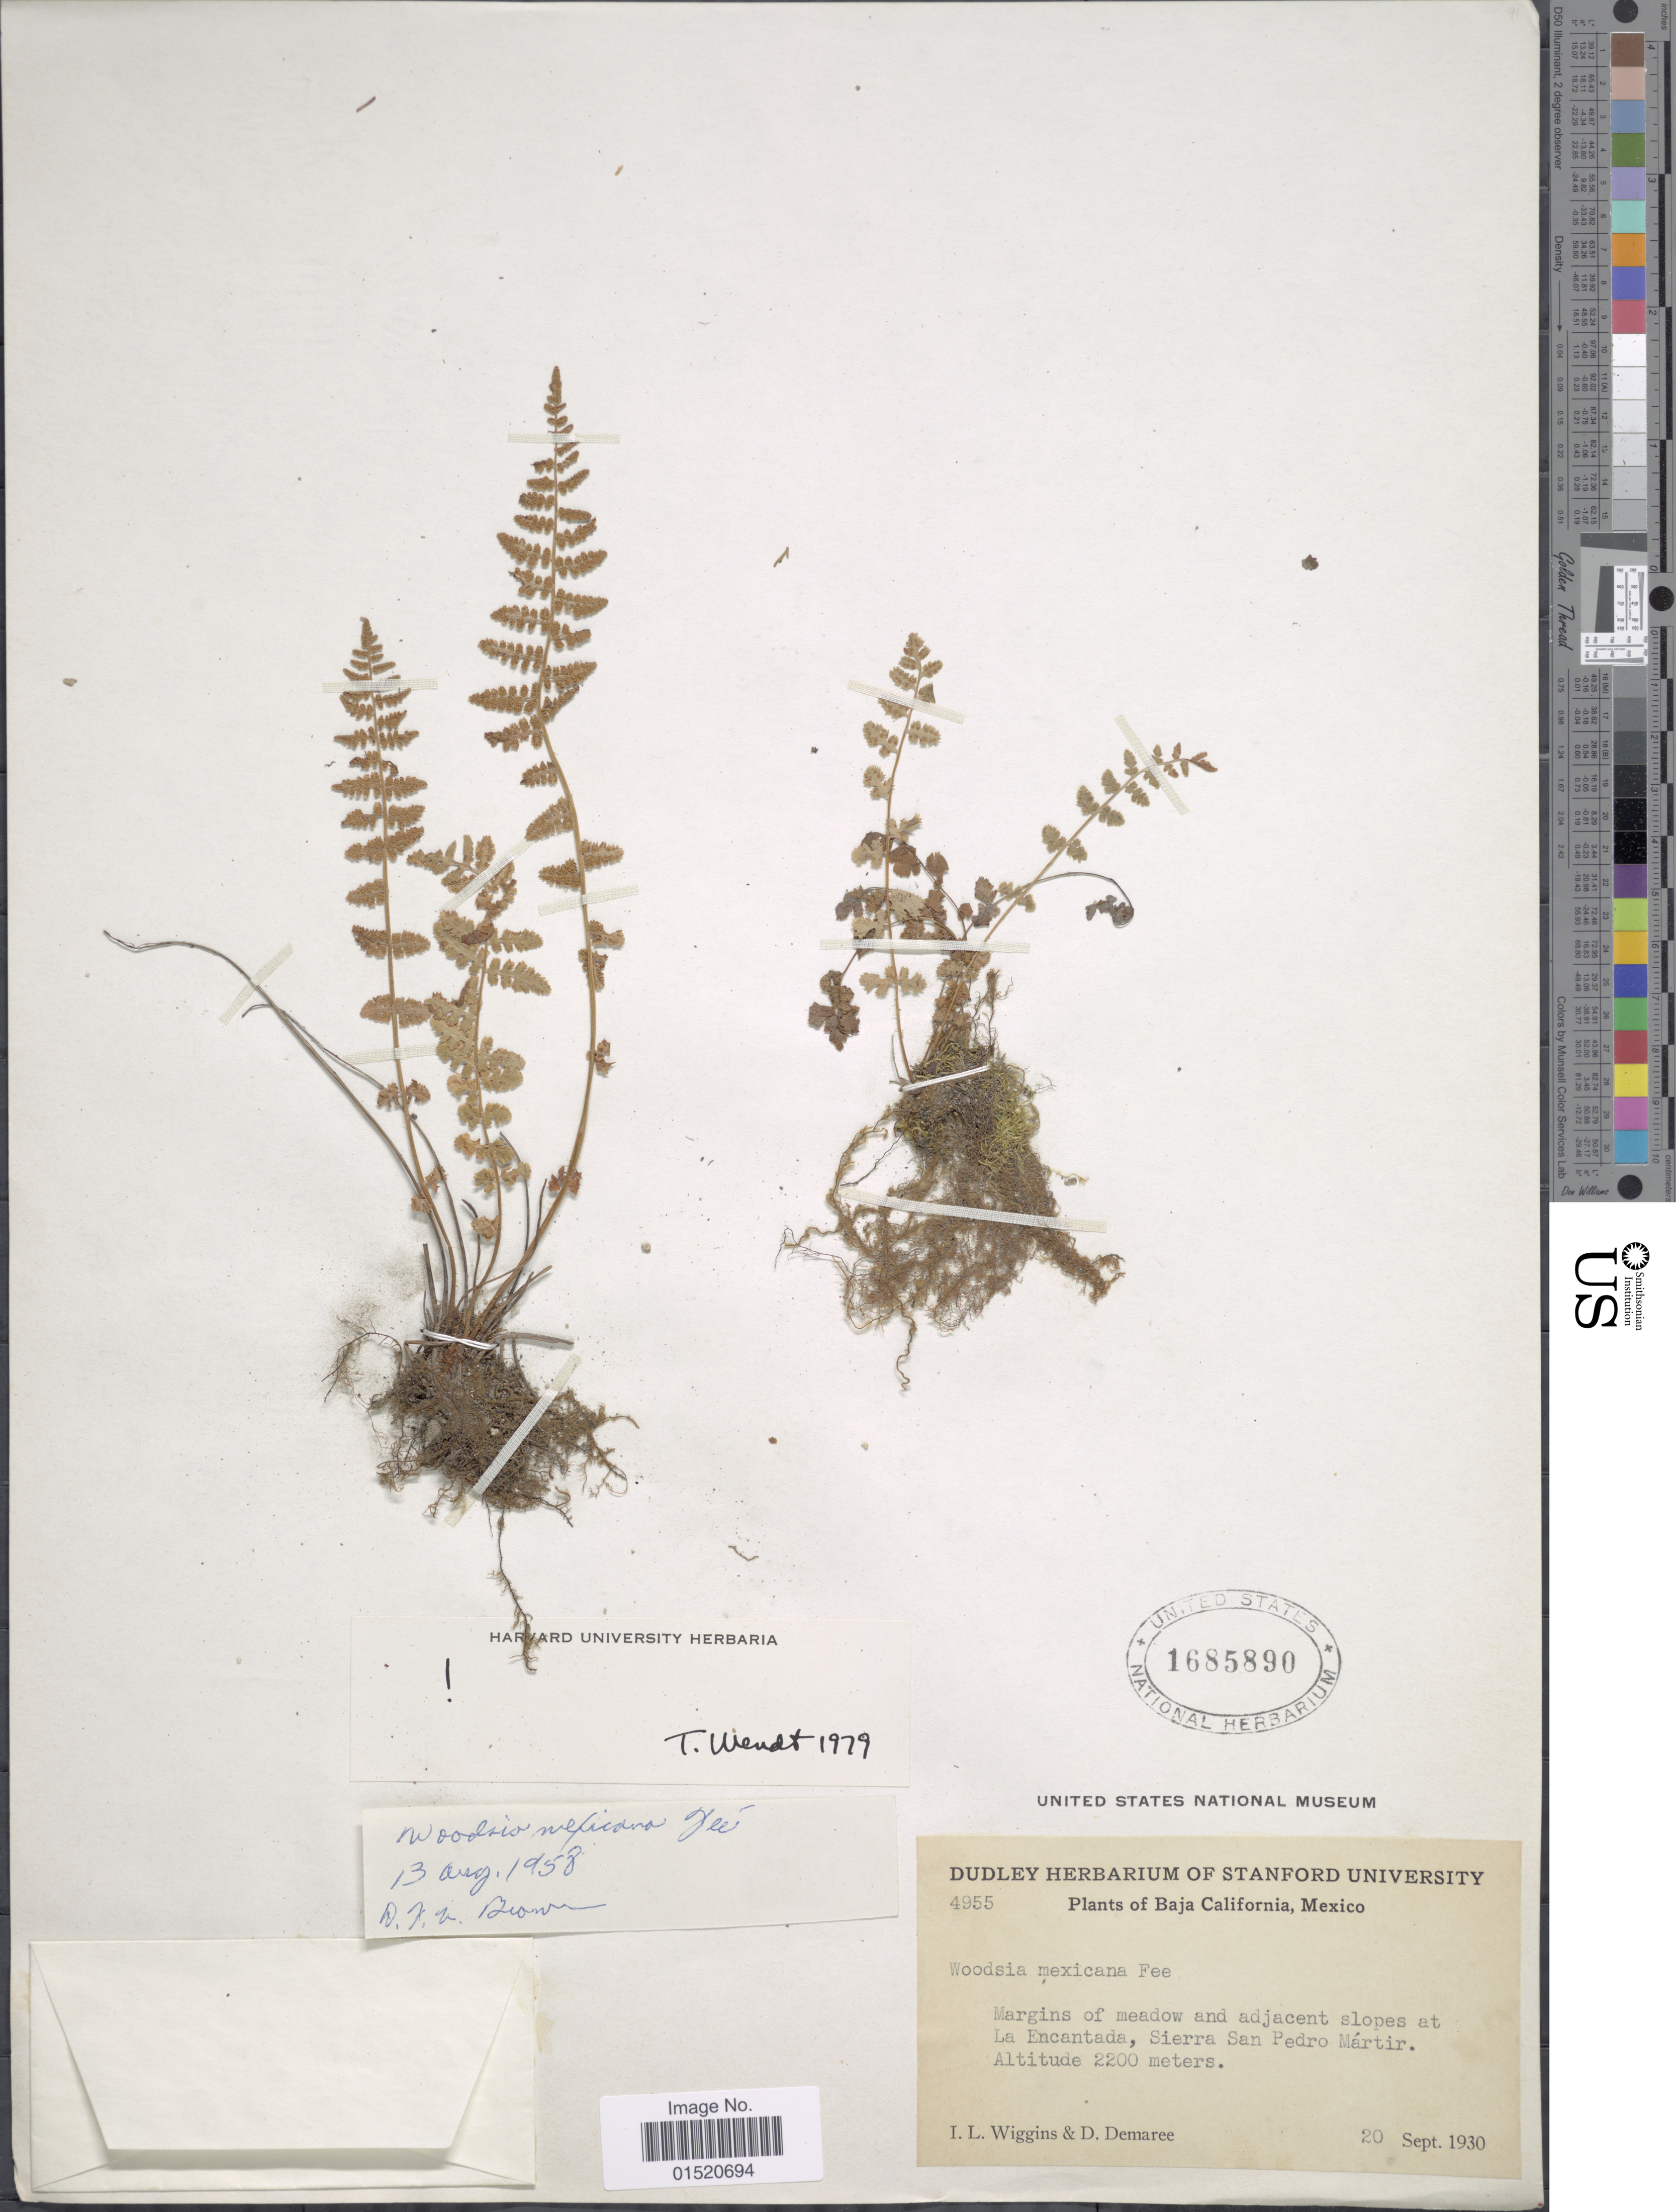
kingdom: Plantae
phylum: Tracheophyta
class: Polypodiopsida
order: Polypodiales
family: Woodsiaceae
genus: Woodsia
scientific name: Woodsia mexicana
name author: Fée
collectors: I. L. Wiggins & D. Demaree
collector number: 4955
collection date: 1930-09-20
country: Mexico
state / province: Baja California Norte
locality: Margins of meadow and adjacent slopes at La Encantada, Sierra San Pedro Mártir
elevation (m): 2200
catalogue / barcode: US 1685890